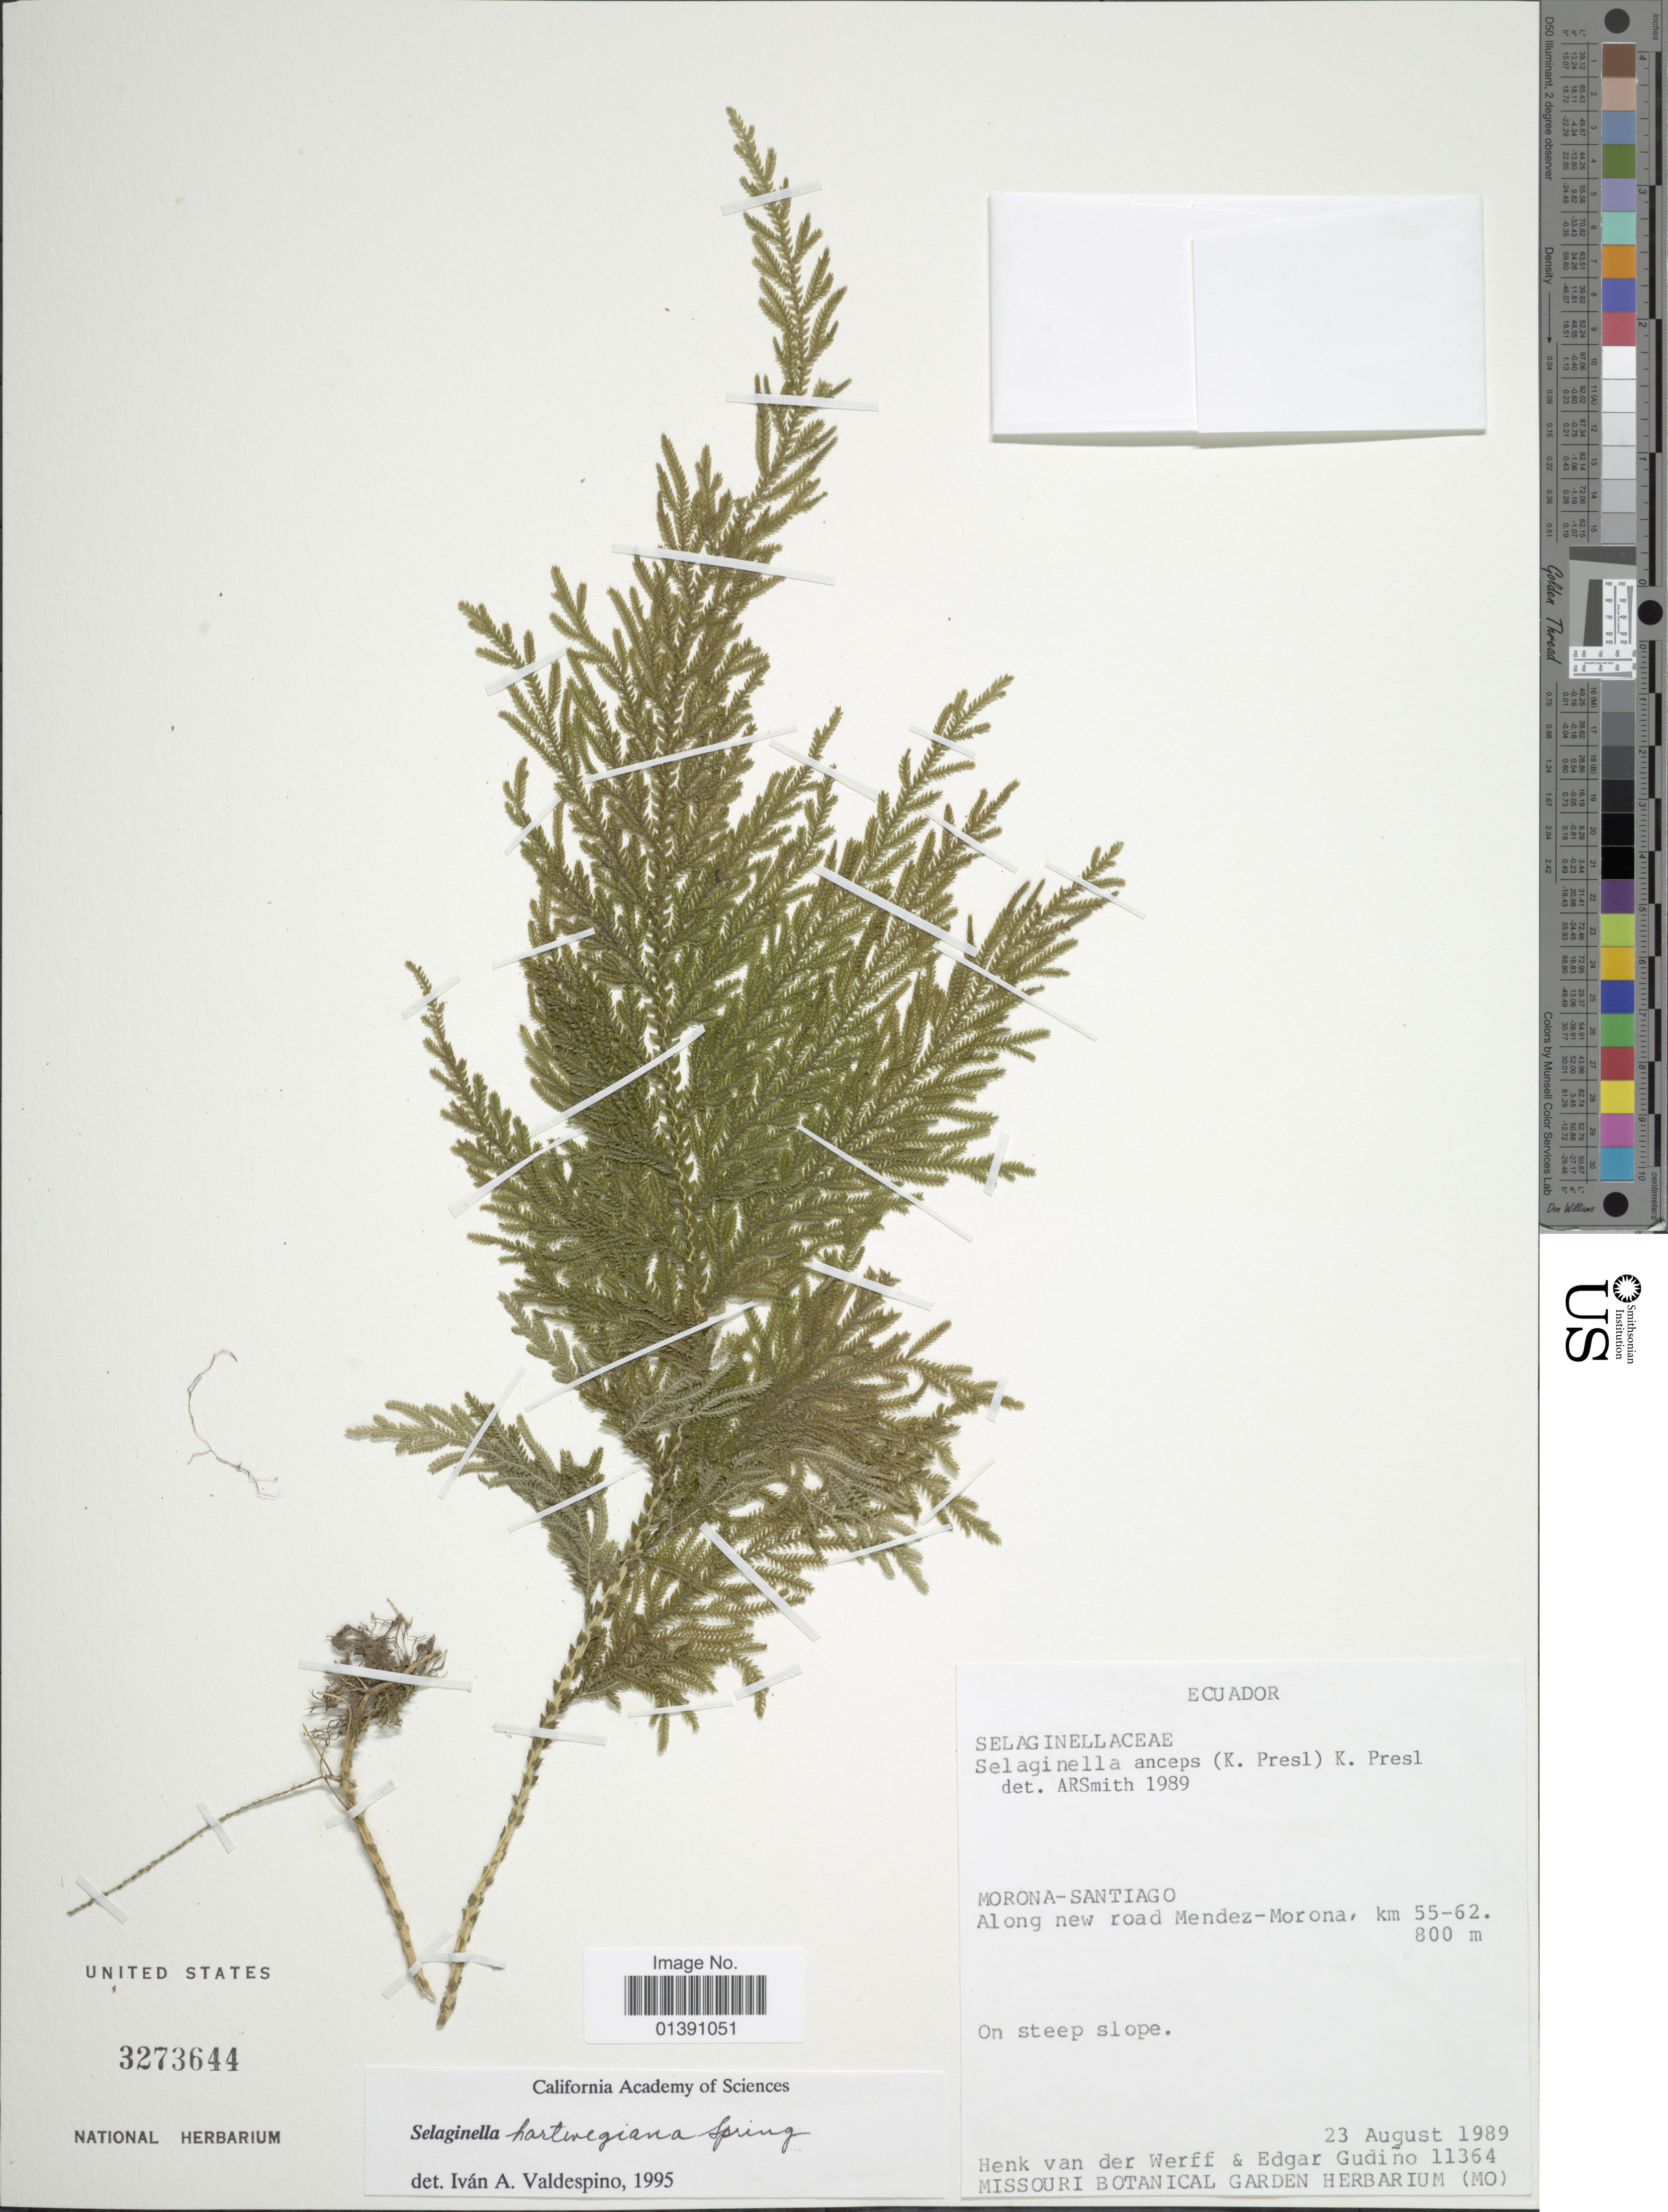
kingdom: Plantae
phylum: Tracheophyta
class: Lycopodiopsida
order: Selaginellales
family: Selaginellaceae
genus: Selaginella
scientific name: Selaginella hartwegiana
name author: Spring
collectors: H. van der Werff & E. Gudiño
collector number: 11364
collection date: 1989-08-23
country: Ecuador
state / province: Morona-Santiago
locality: Along new road Mendez-Morona, km 55-62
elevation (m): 800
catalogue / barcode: US 3273644